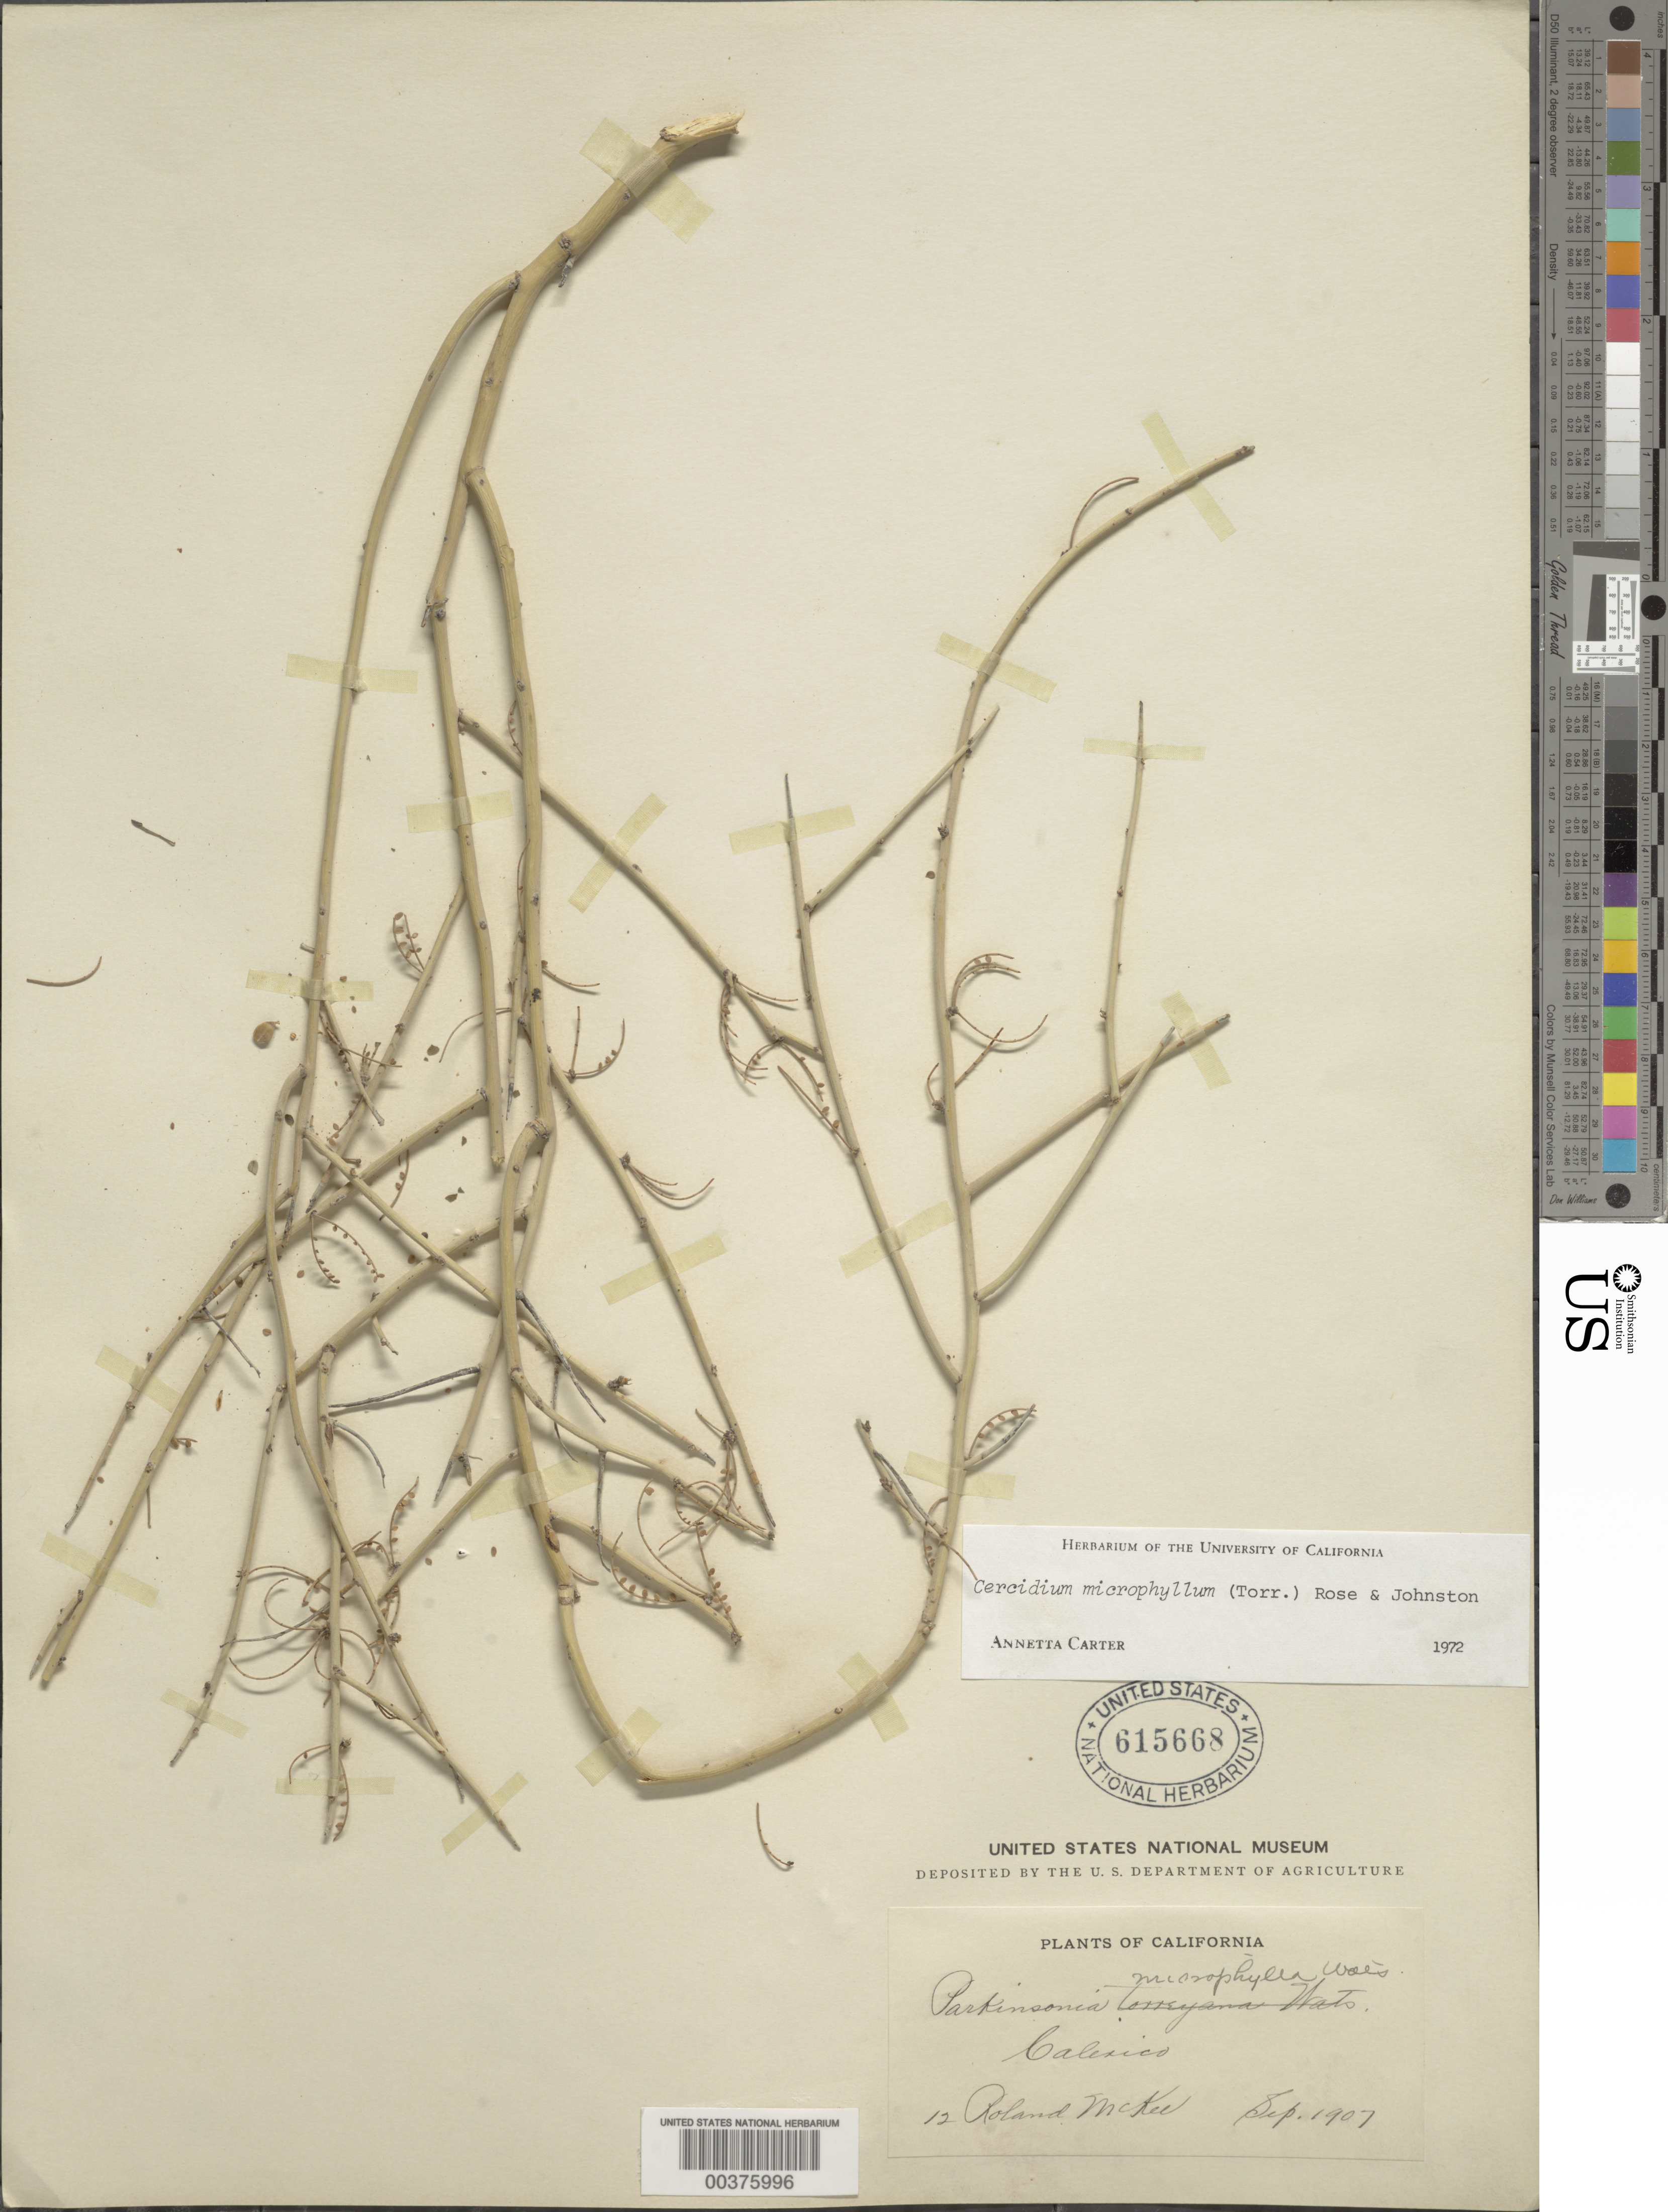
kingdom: Plantae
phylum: Tracheophyta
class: Magnoliopsida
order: Fabales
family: Fabaceae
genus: Parkinsonia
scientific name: Parkinsonia microphylla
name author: Torr.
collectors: R. Mckee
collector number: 12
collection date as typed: Sep 1907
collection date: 1907-09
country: United States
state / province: California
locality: Calerico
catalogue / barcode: US 615668